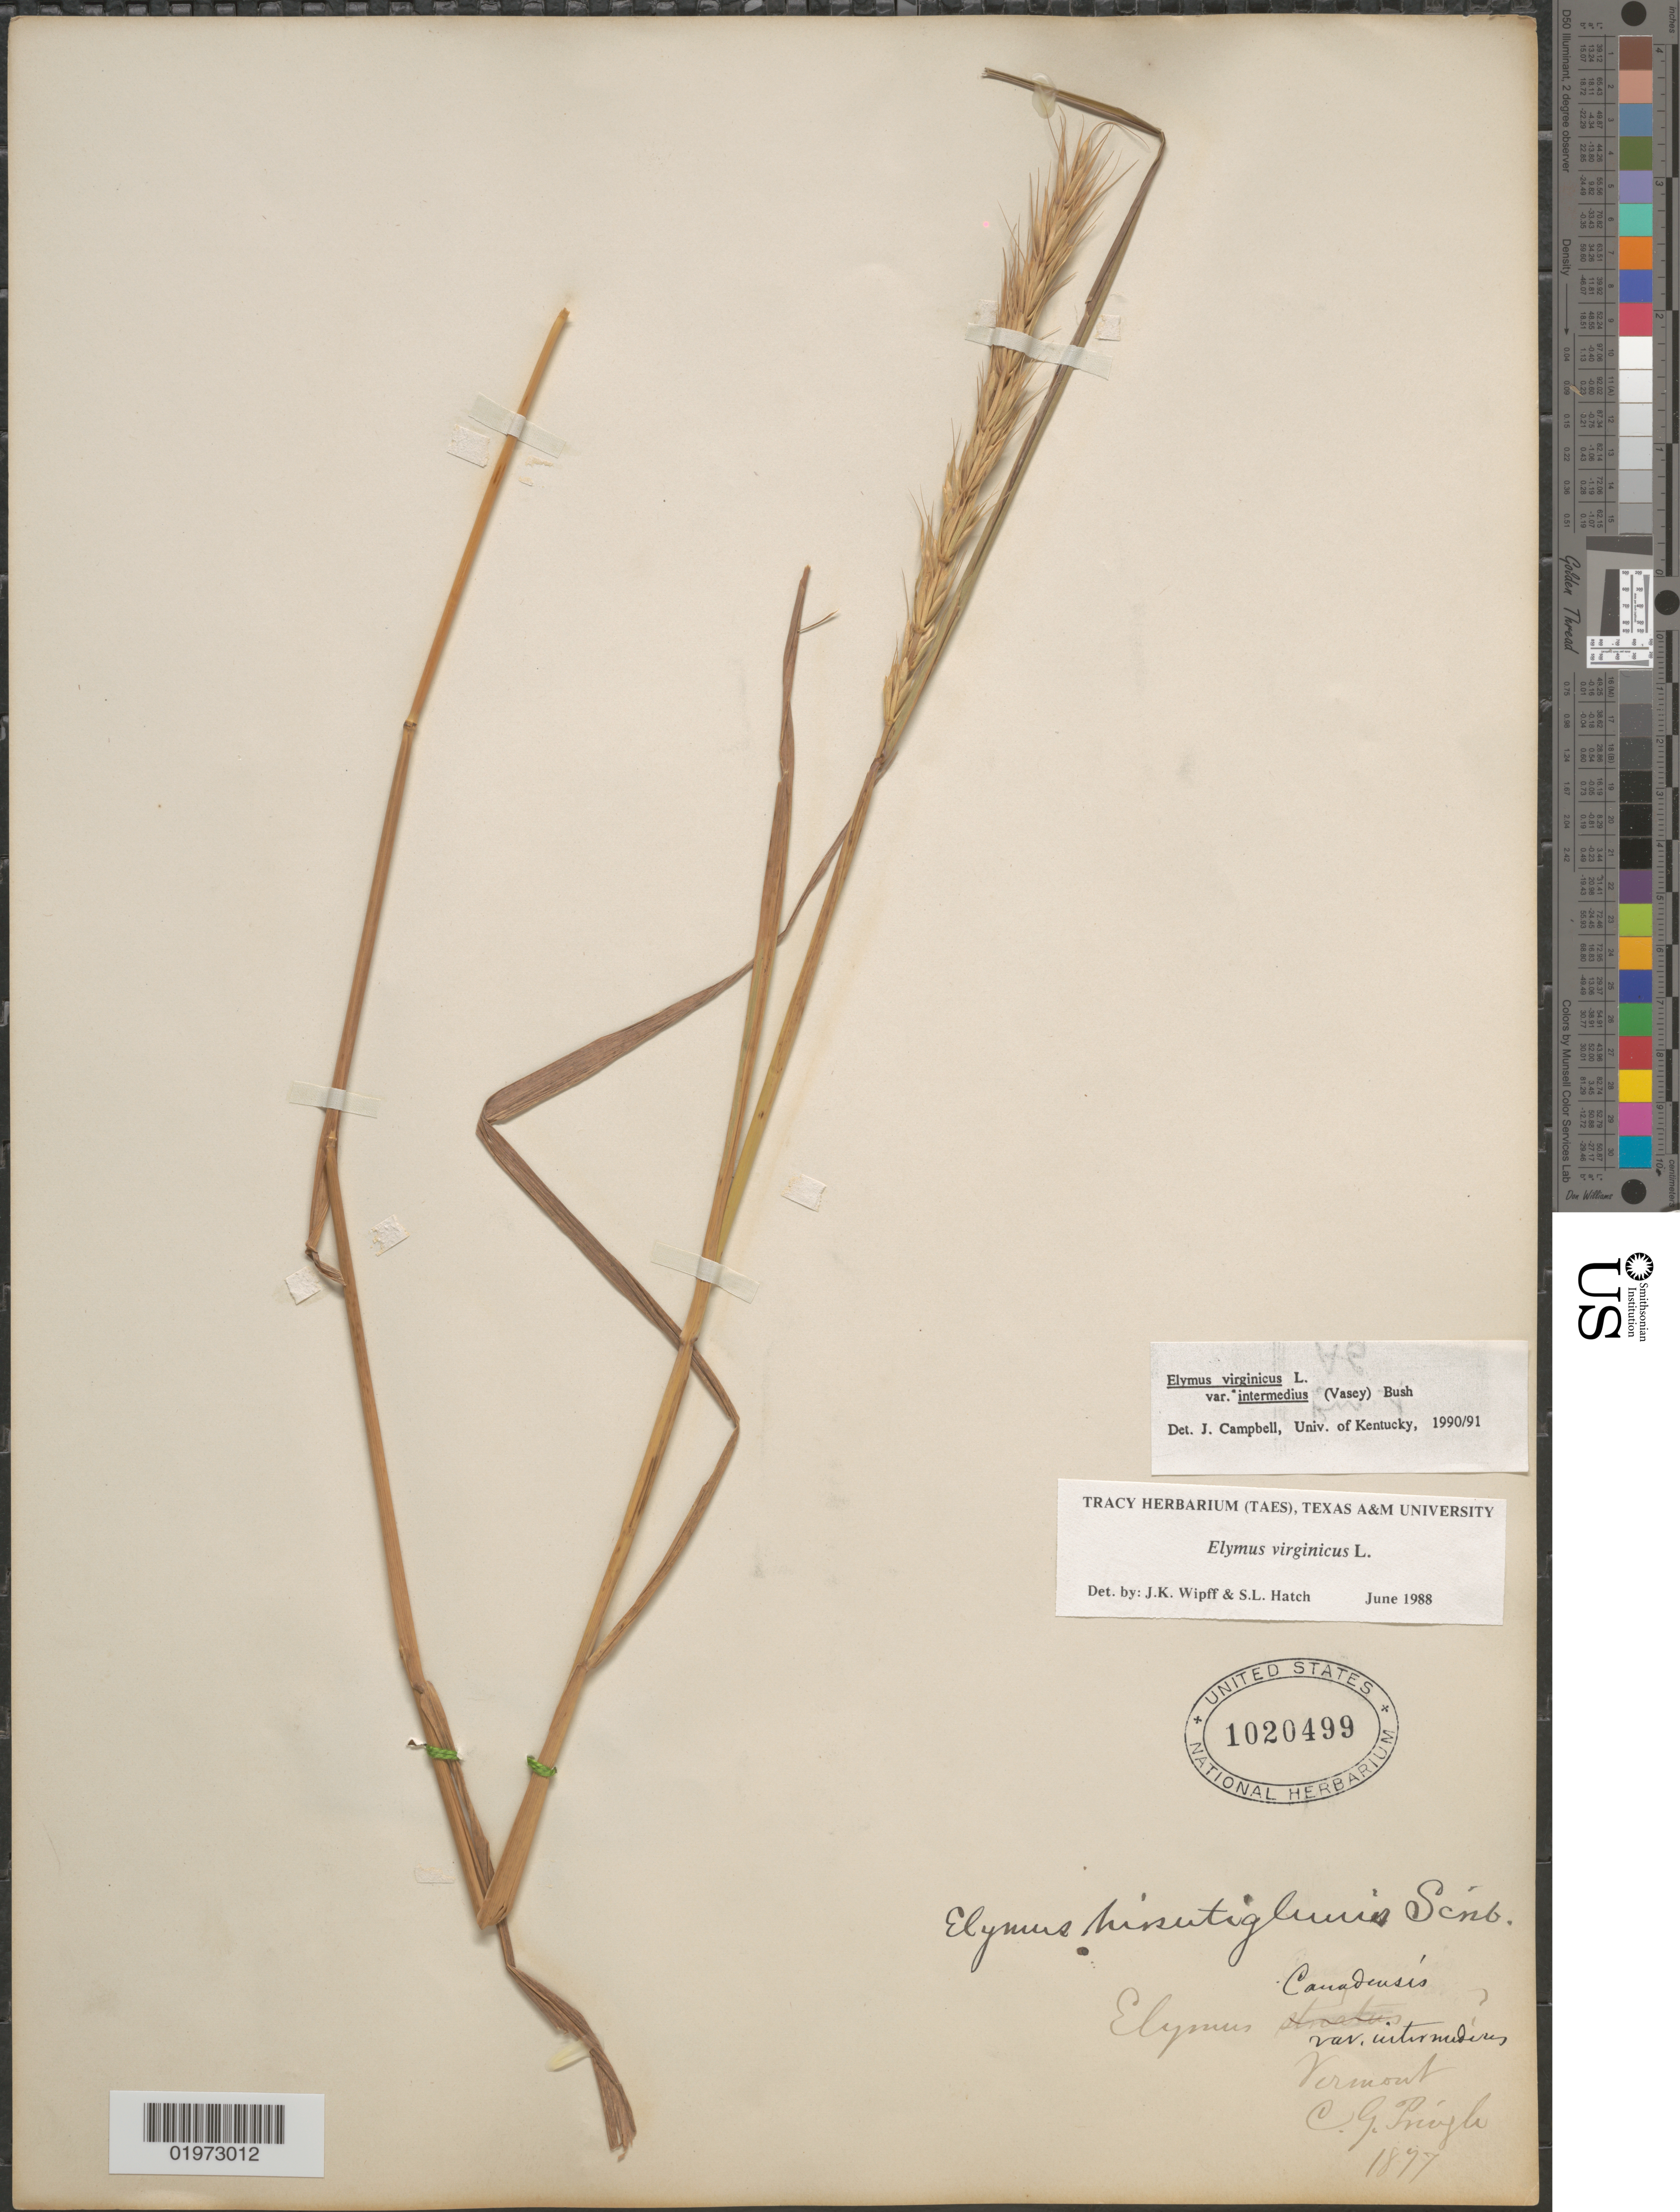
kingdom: Plantae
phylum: Tracheophyta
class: Liliopsida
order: Poales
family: Poaceae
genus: Elymus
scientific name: Elymus virginicus var. intermedius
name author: L.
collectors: C. G. Pringle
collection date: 1897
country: United States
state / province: Vermont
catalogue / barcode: US 1020499